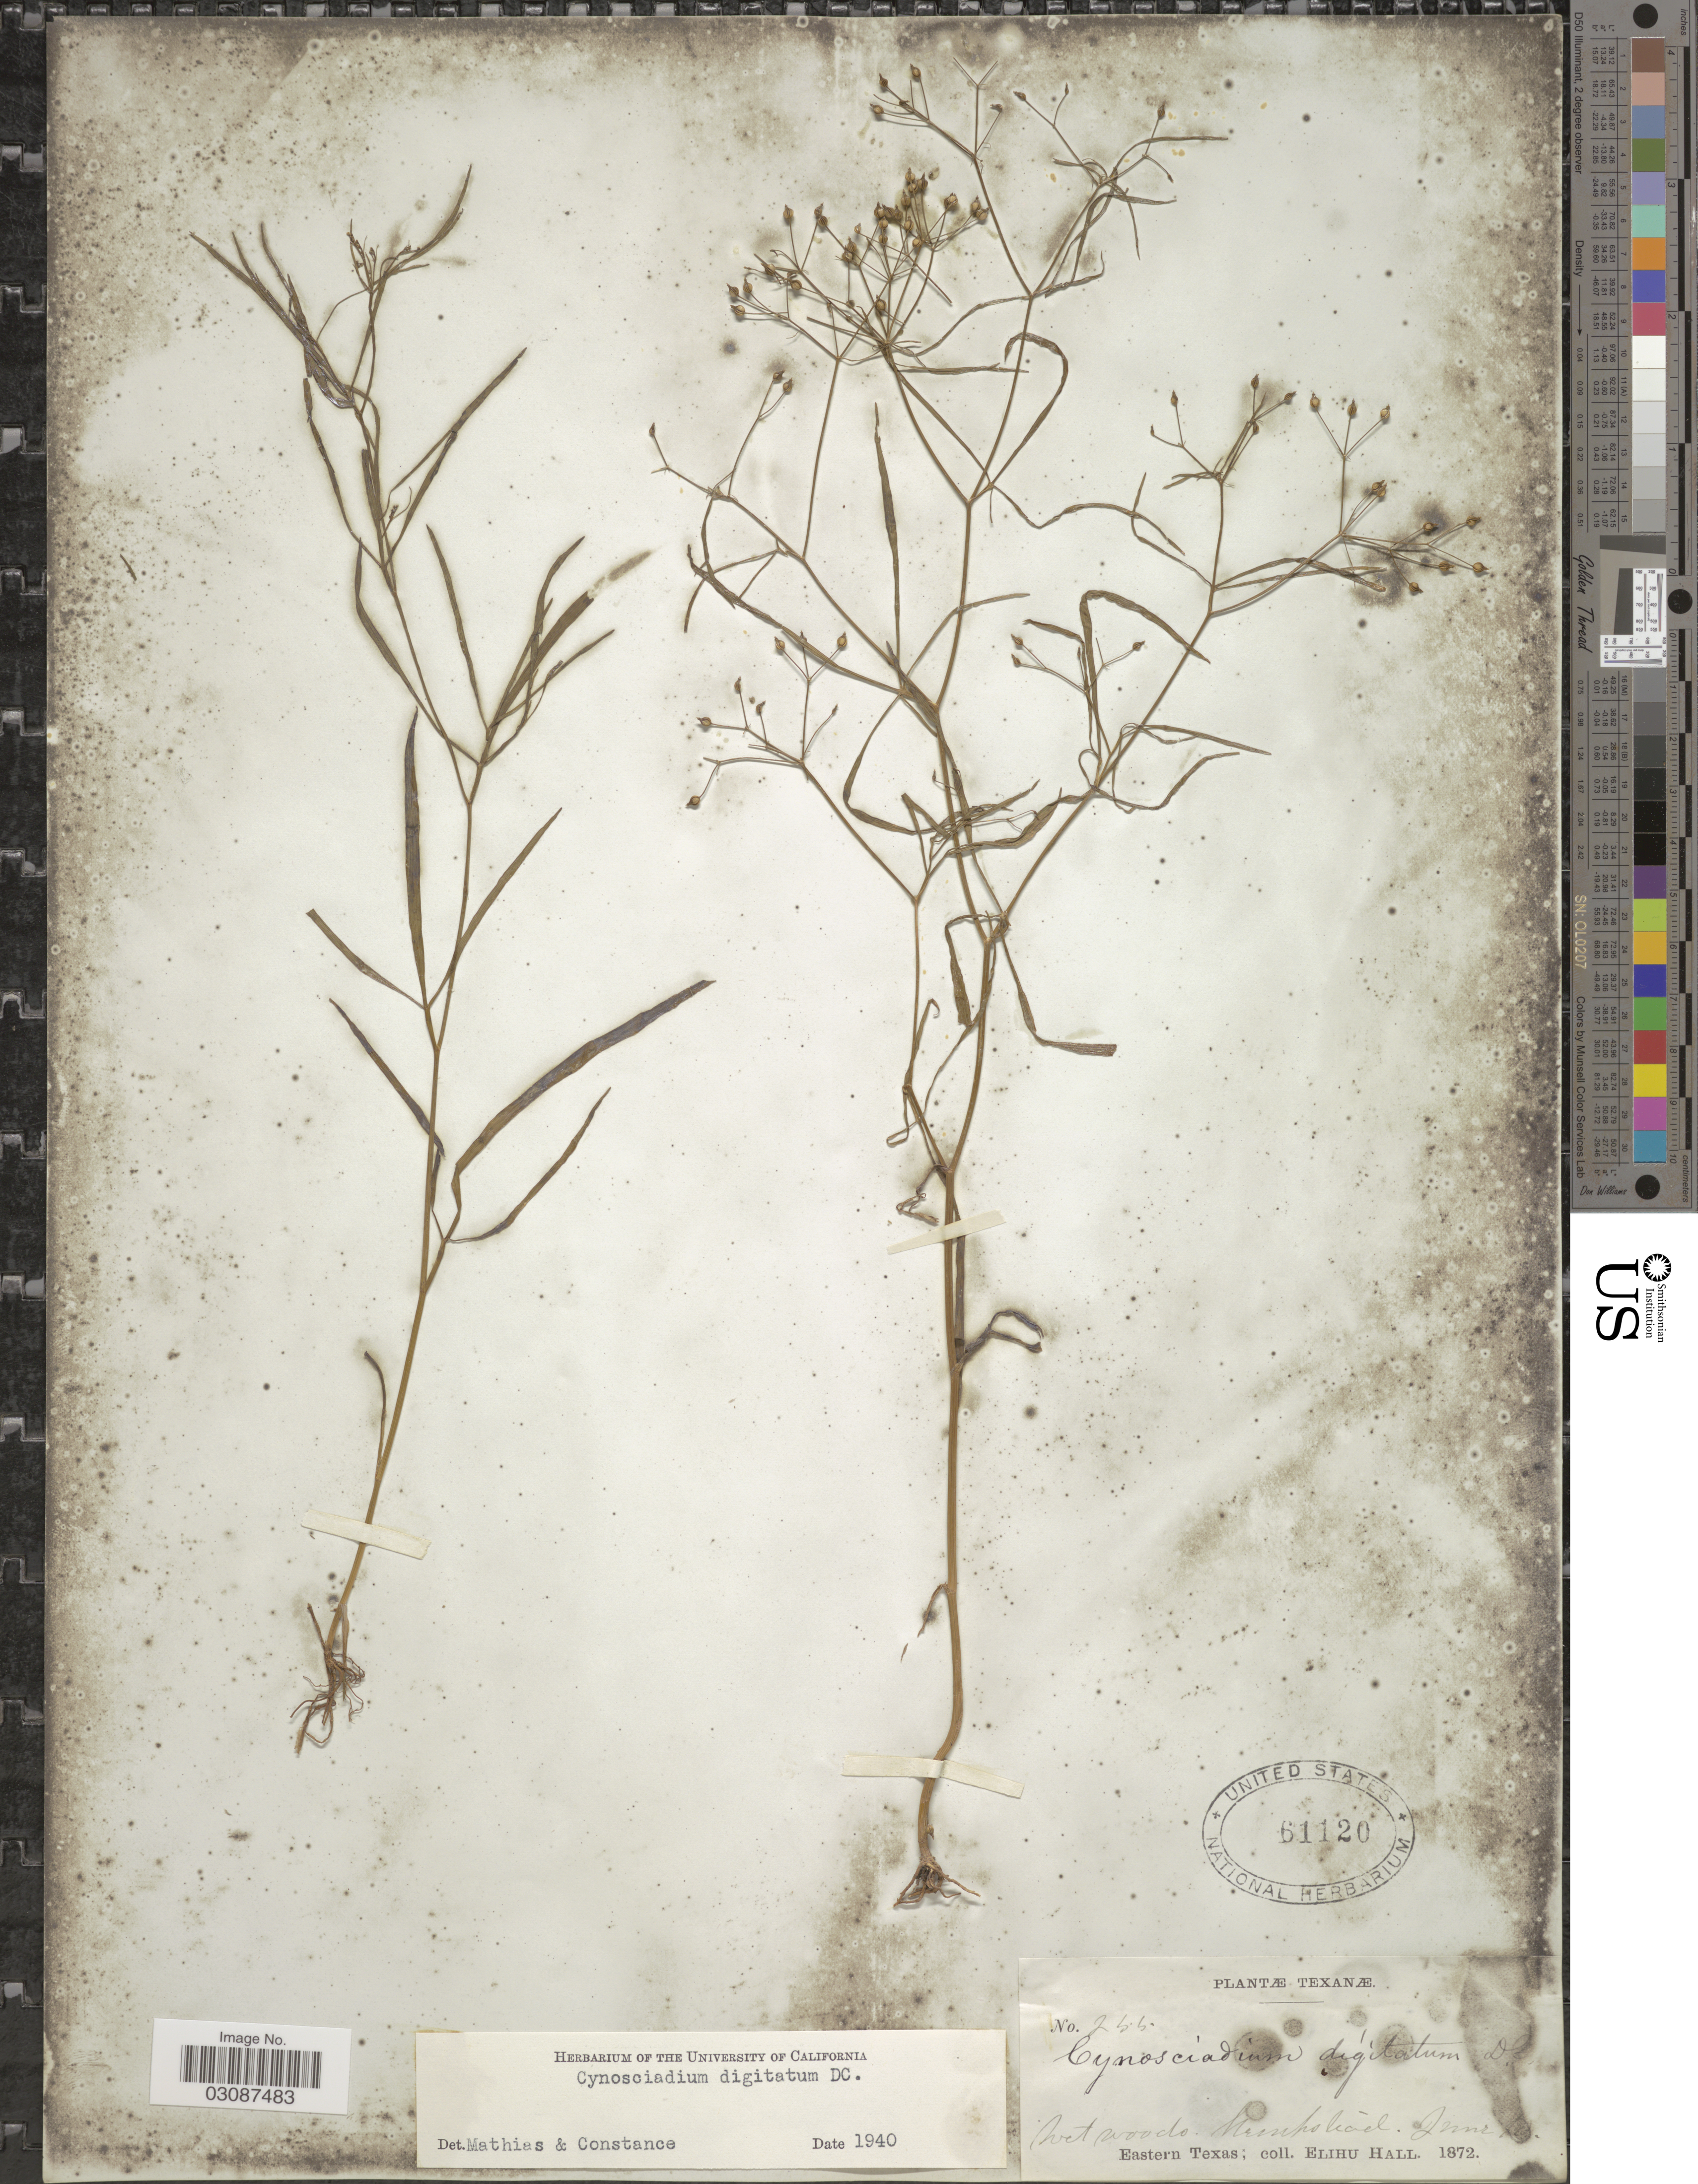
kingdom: Plantae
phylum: Tracheophyta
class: Magnoliopsida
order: Apiales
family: Apiaceae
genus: Cynosciadium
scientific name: Cynosciadium digitatum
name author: DC.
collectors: E. Hall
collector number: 266*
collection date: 1872-06-10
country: United States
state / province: Texas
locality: Hempstead. Eastern Texas.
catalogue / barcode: US 61120